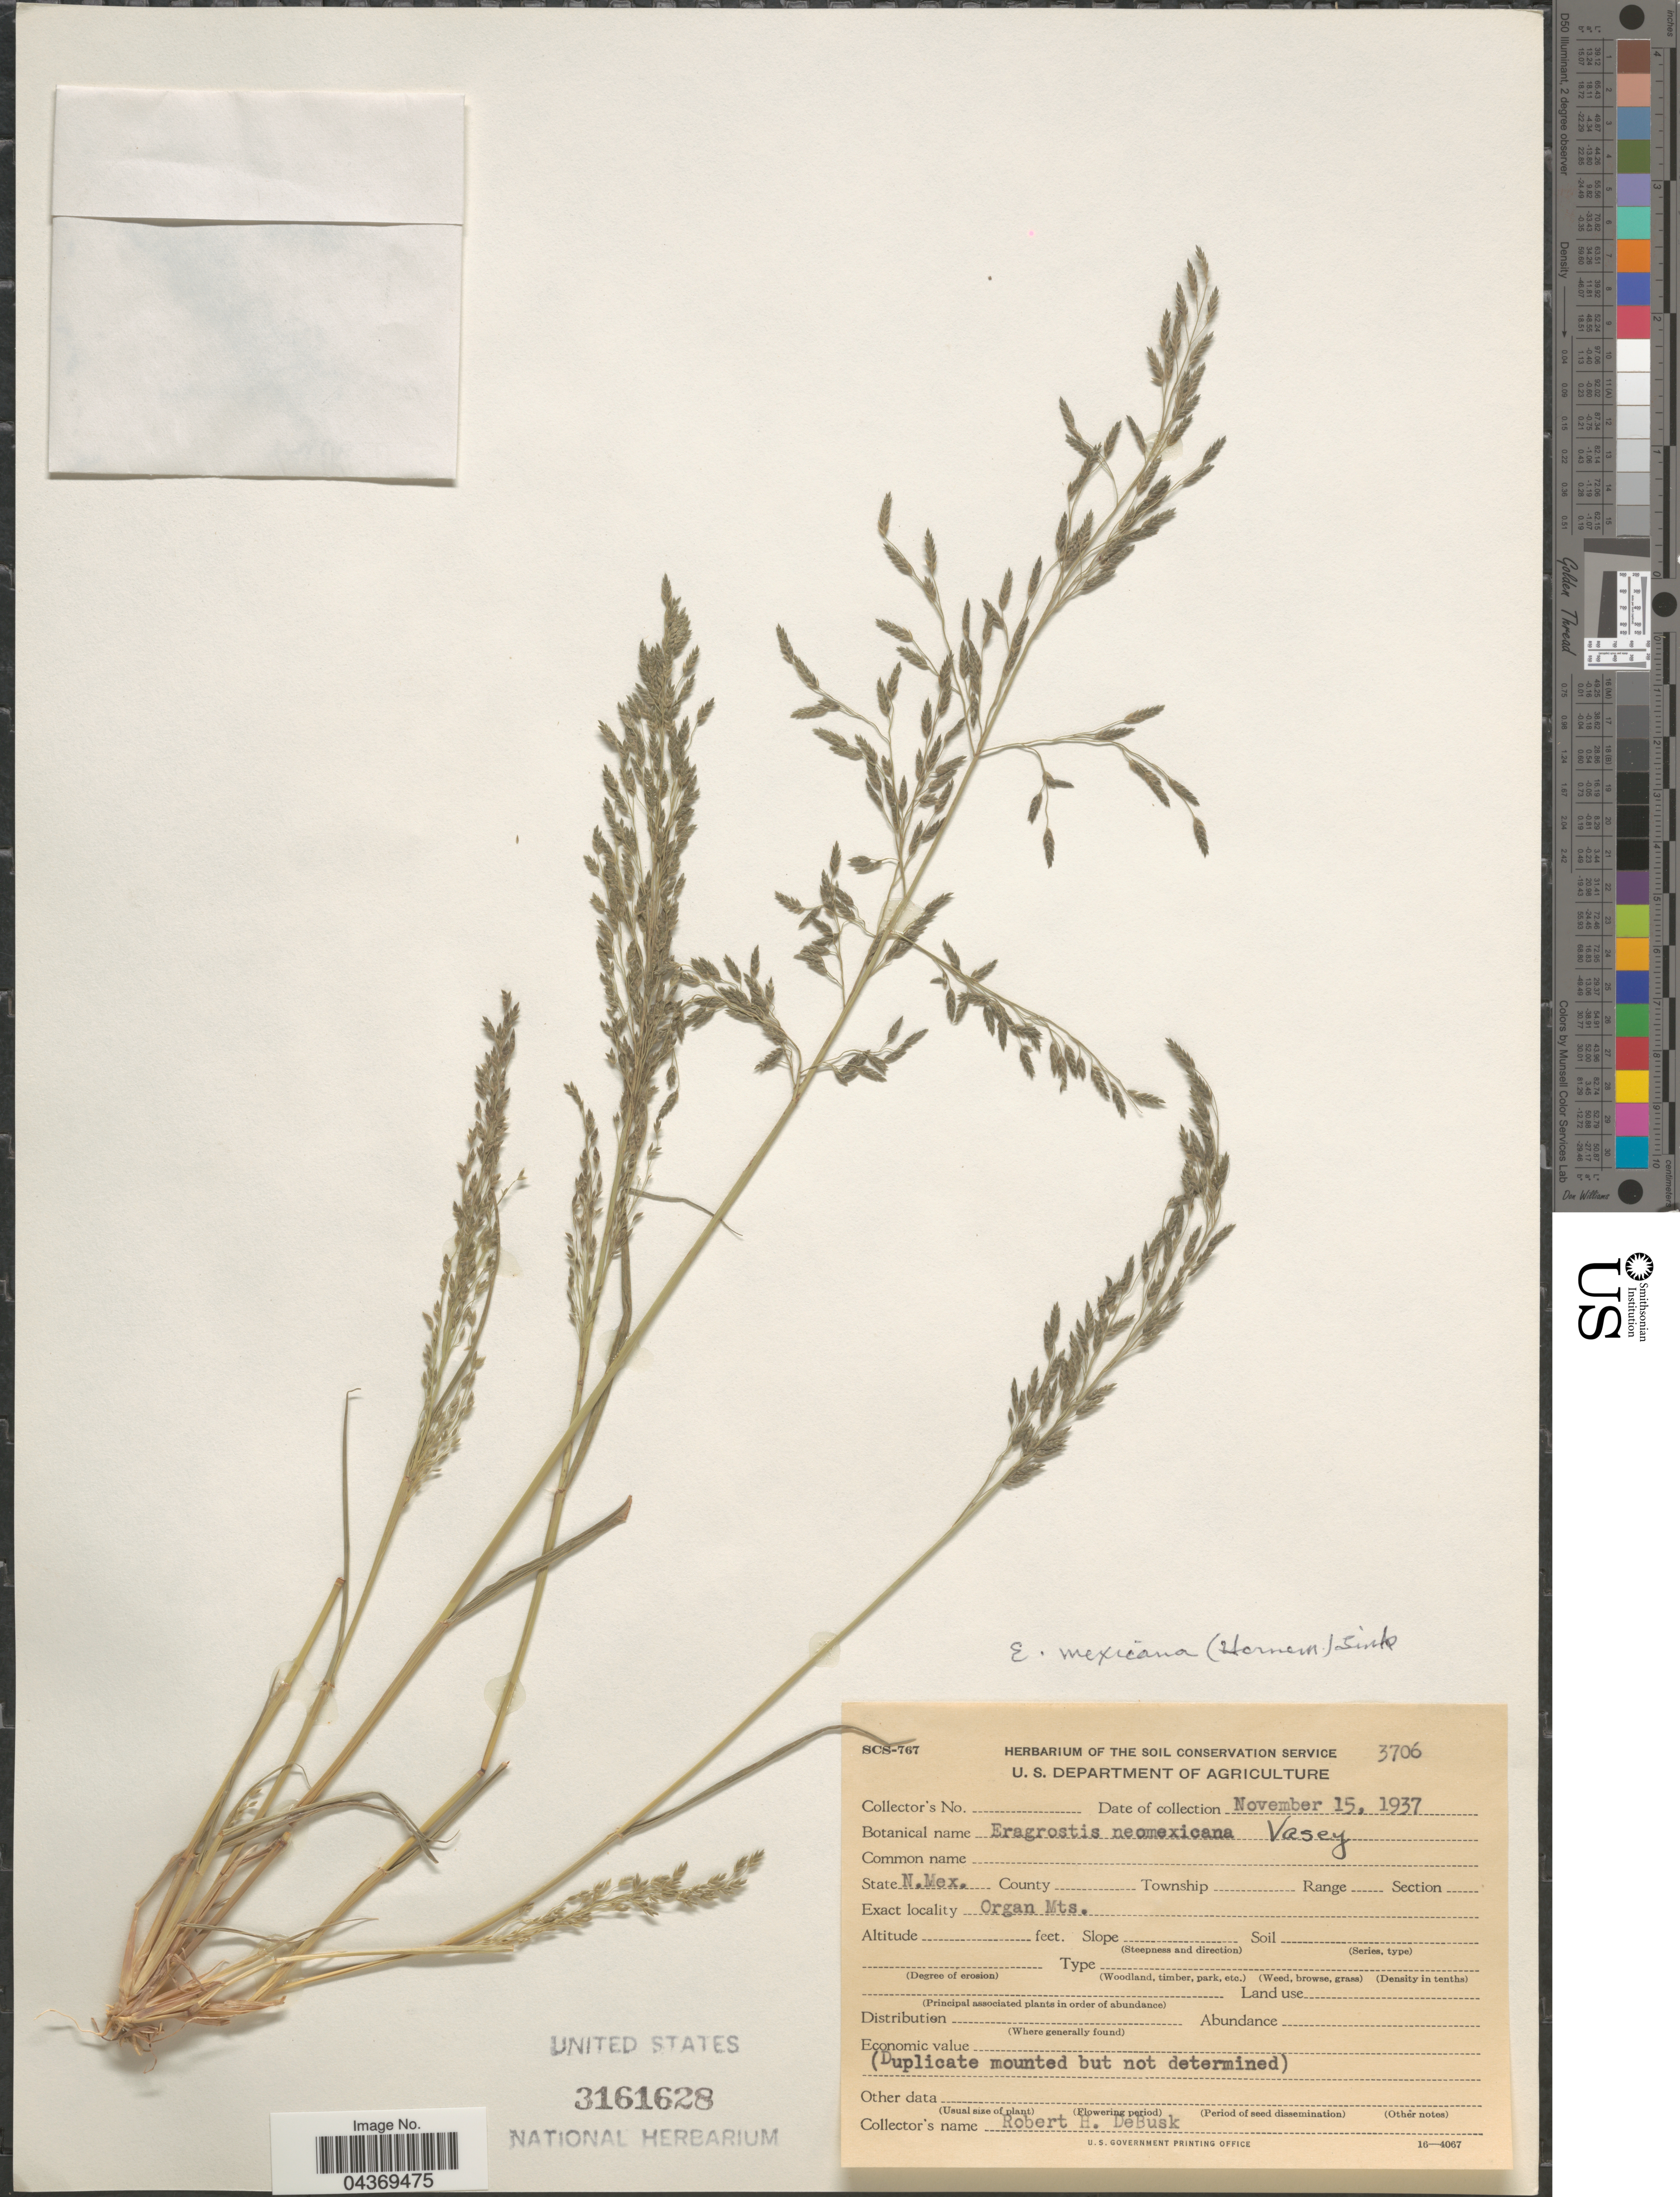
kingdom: Plantae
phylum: Tracheophyta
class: Liliopsida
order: Poales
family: Poaceae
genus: Eragrostis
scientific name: Eragrostis mexicana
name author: (Hornem.) Link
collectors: R. DeBusk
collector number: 3706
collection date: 1937-11-15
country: United States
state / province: New Mexico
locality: Organ Mts.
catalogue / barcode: US 3161628